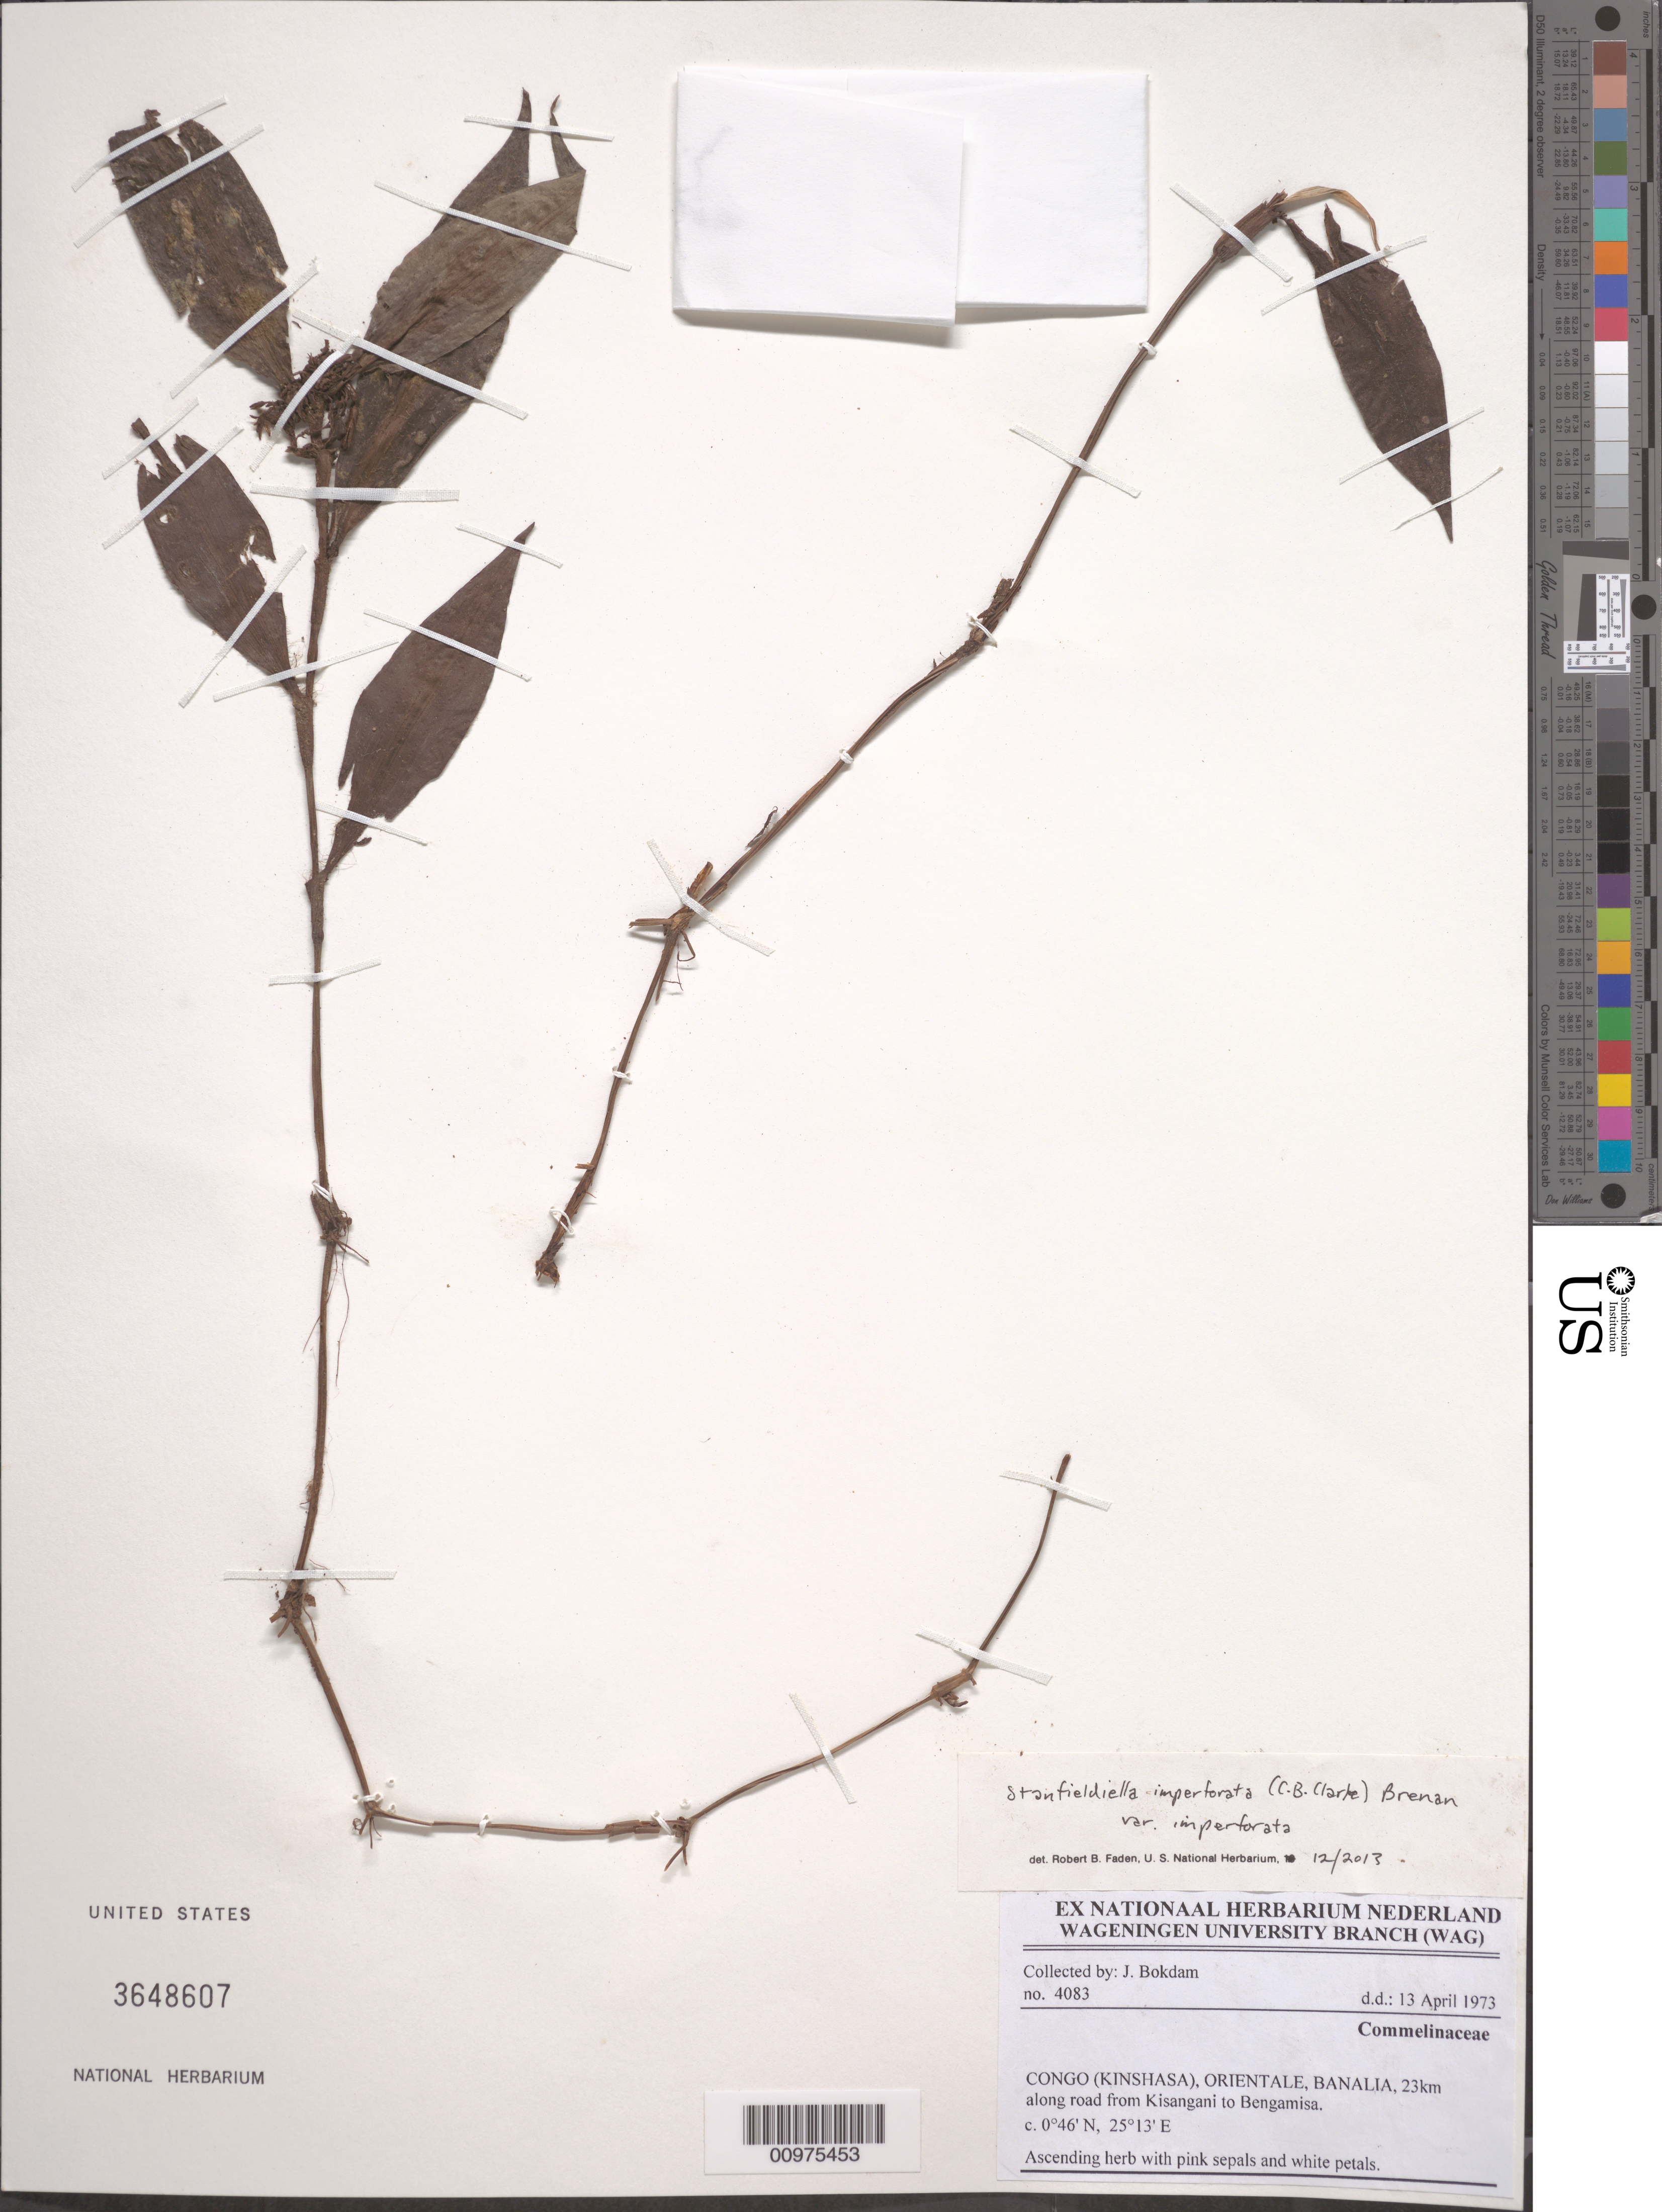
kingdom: Plantae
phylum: Tracheophyta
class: Liliopsida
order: Commelinales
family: Commelinaceae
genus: Stanfieldiella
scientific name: Stanfieldiella imperforata var. imperforata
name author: (C.B. Clarke) Brenan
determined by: Faden, Robert B., (US), Smithsonian Institution - National Museum of Natural History (UNITED STATES)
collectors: J. Bokdam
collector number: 4083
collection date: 1973-04-13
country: Congo, Democratic Republic of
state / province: Tshopo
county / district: Banalia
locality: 23 km along road from Kisangani to Bengamisa.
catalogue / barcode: US 3648607